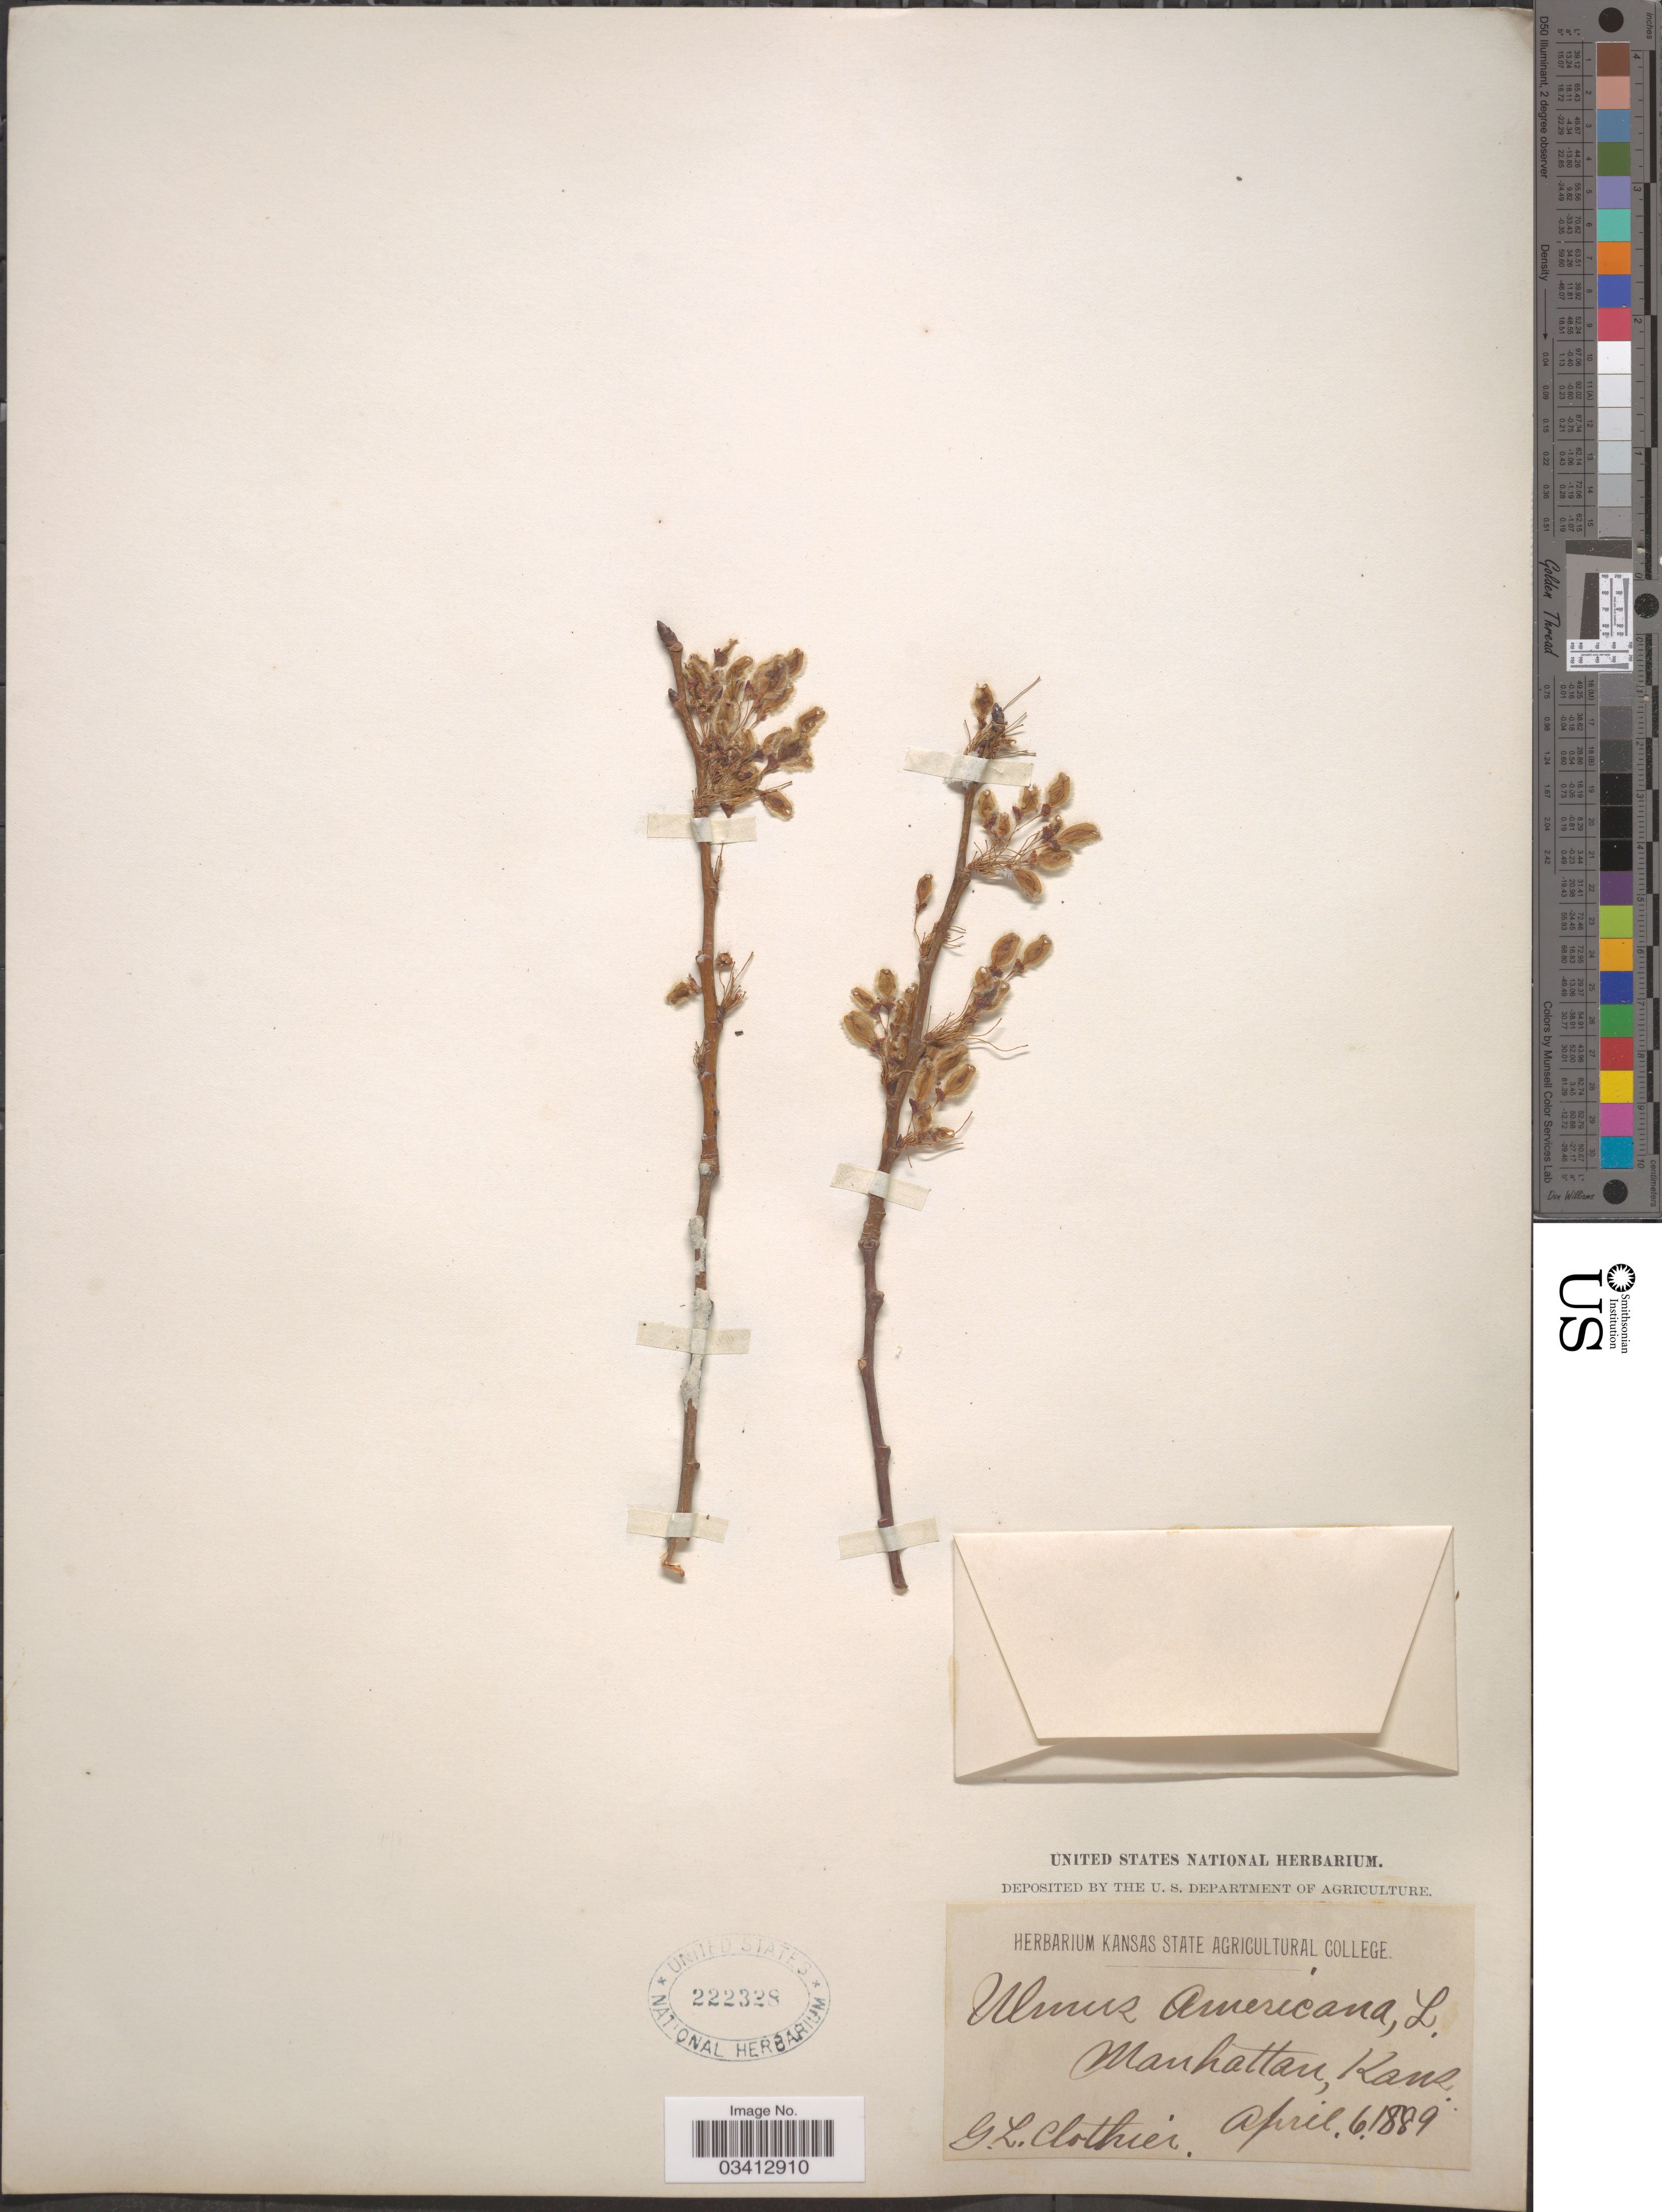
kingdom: Plantae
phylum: Tracheophyta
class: Magnoliopsida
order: Rosales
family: Ulmaceae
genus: Ulmus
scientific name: Ulmus americana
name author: L.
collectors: G. Clothier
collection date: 1889-04-06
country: United States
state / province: Kansas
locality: Manhattan.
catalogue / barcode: US 222328